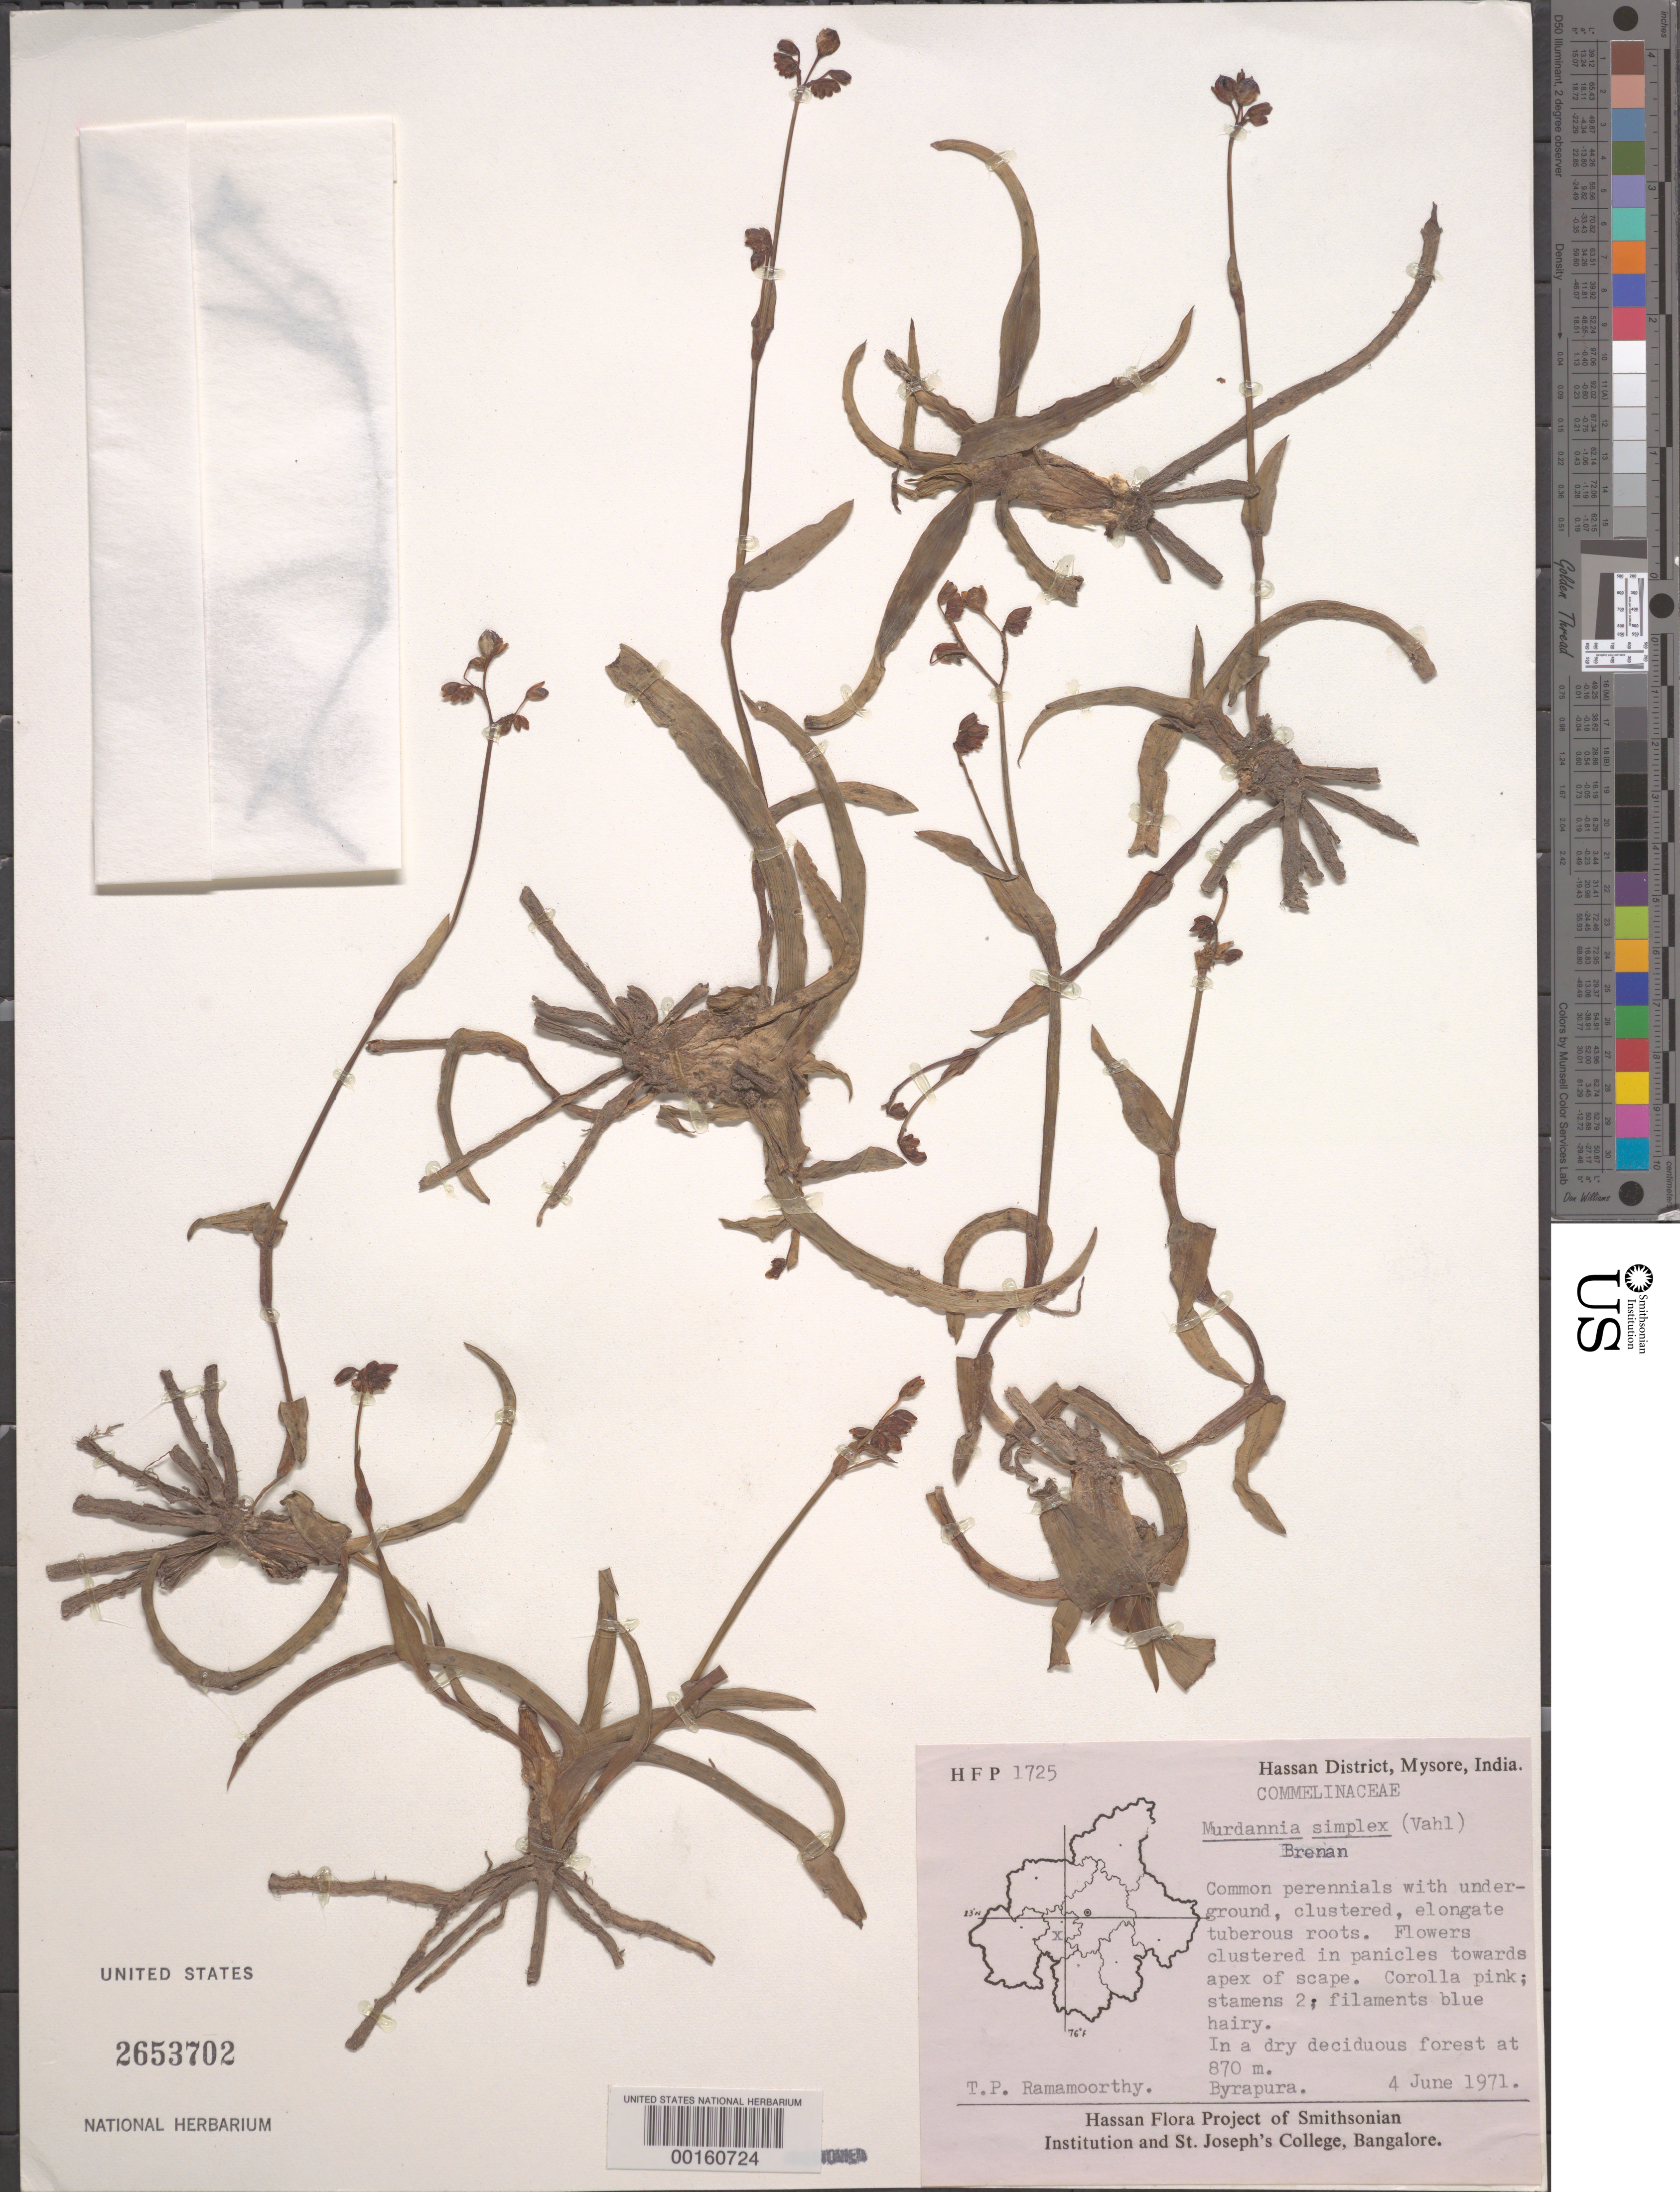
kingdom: Plantae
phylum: Tracheophyta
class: Liliopsida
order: Commelinales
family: Commelinaceae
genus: Murdannia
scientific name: Murdannia simplex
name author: (Vahl) Brenan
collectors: T. P. Ramamoorthy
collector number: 1725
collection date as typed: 04 Jun 1971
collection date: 1971-06-04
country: India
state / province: Karnataka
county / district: Hassan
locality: Byrapura, mysore state [mysore state = karnataka.]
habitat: Dry, deciduous forest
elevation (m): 870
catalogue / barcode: US 2653702